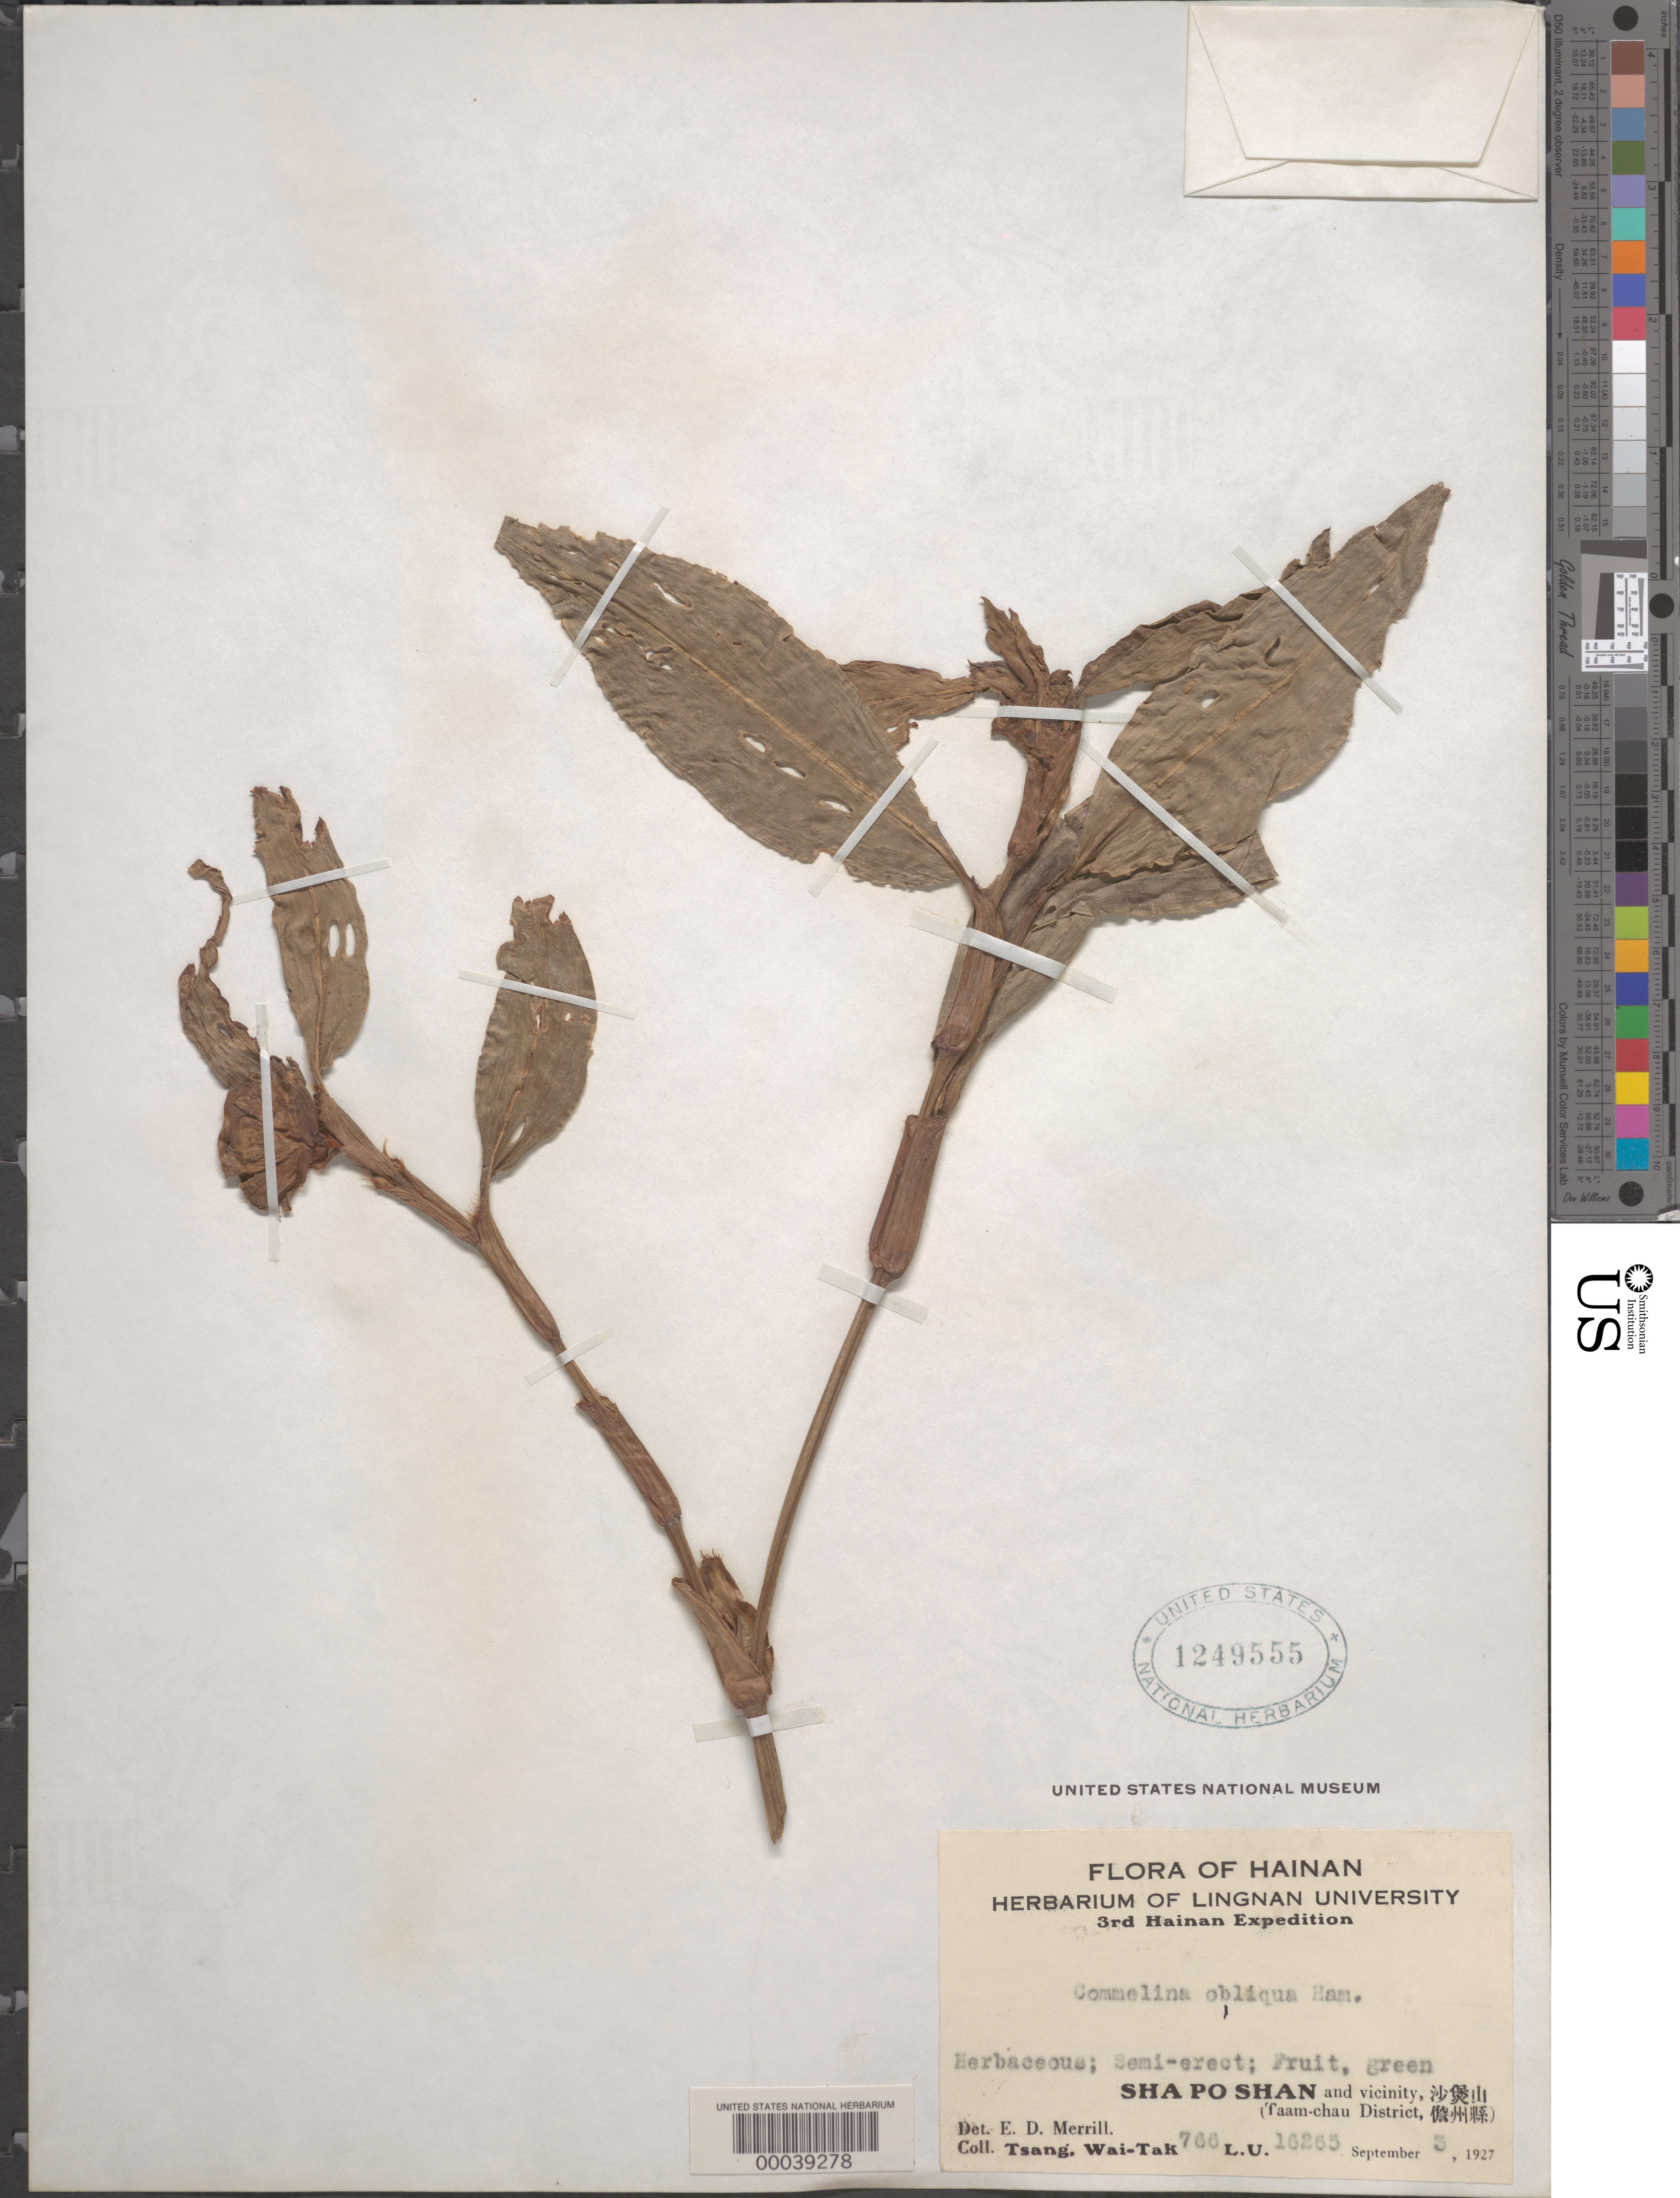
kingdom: Plantae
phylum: Tracheophyta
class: Liliopsida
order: Commelinales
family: Commelinaceae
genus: Commelina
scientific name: Commelina paludosa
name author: Blume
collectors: W. T. Tsang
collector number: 766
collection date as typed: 03 Sep 1927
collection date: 1927-09-03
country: China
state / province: Hainan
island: Hainan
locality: Taam-chau dist. (?), sha po shan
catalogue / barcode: US 1249555